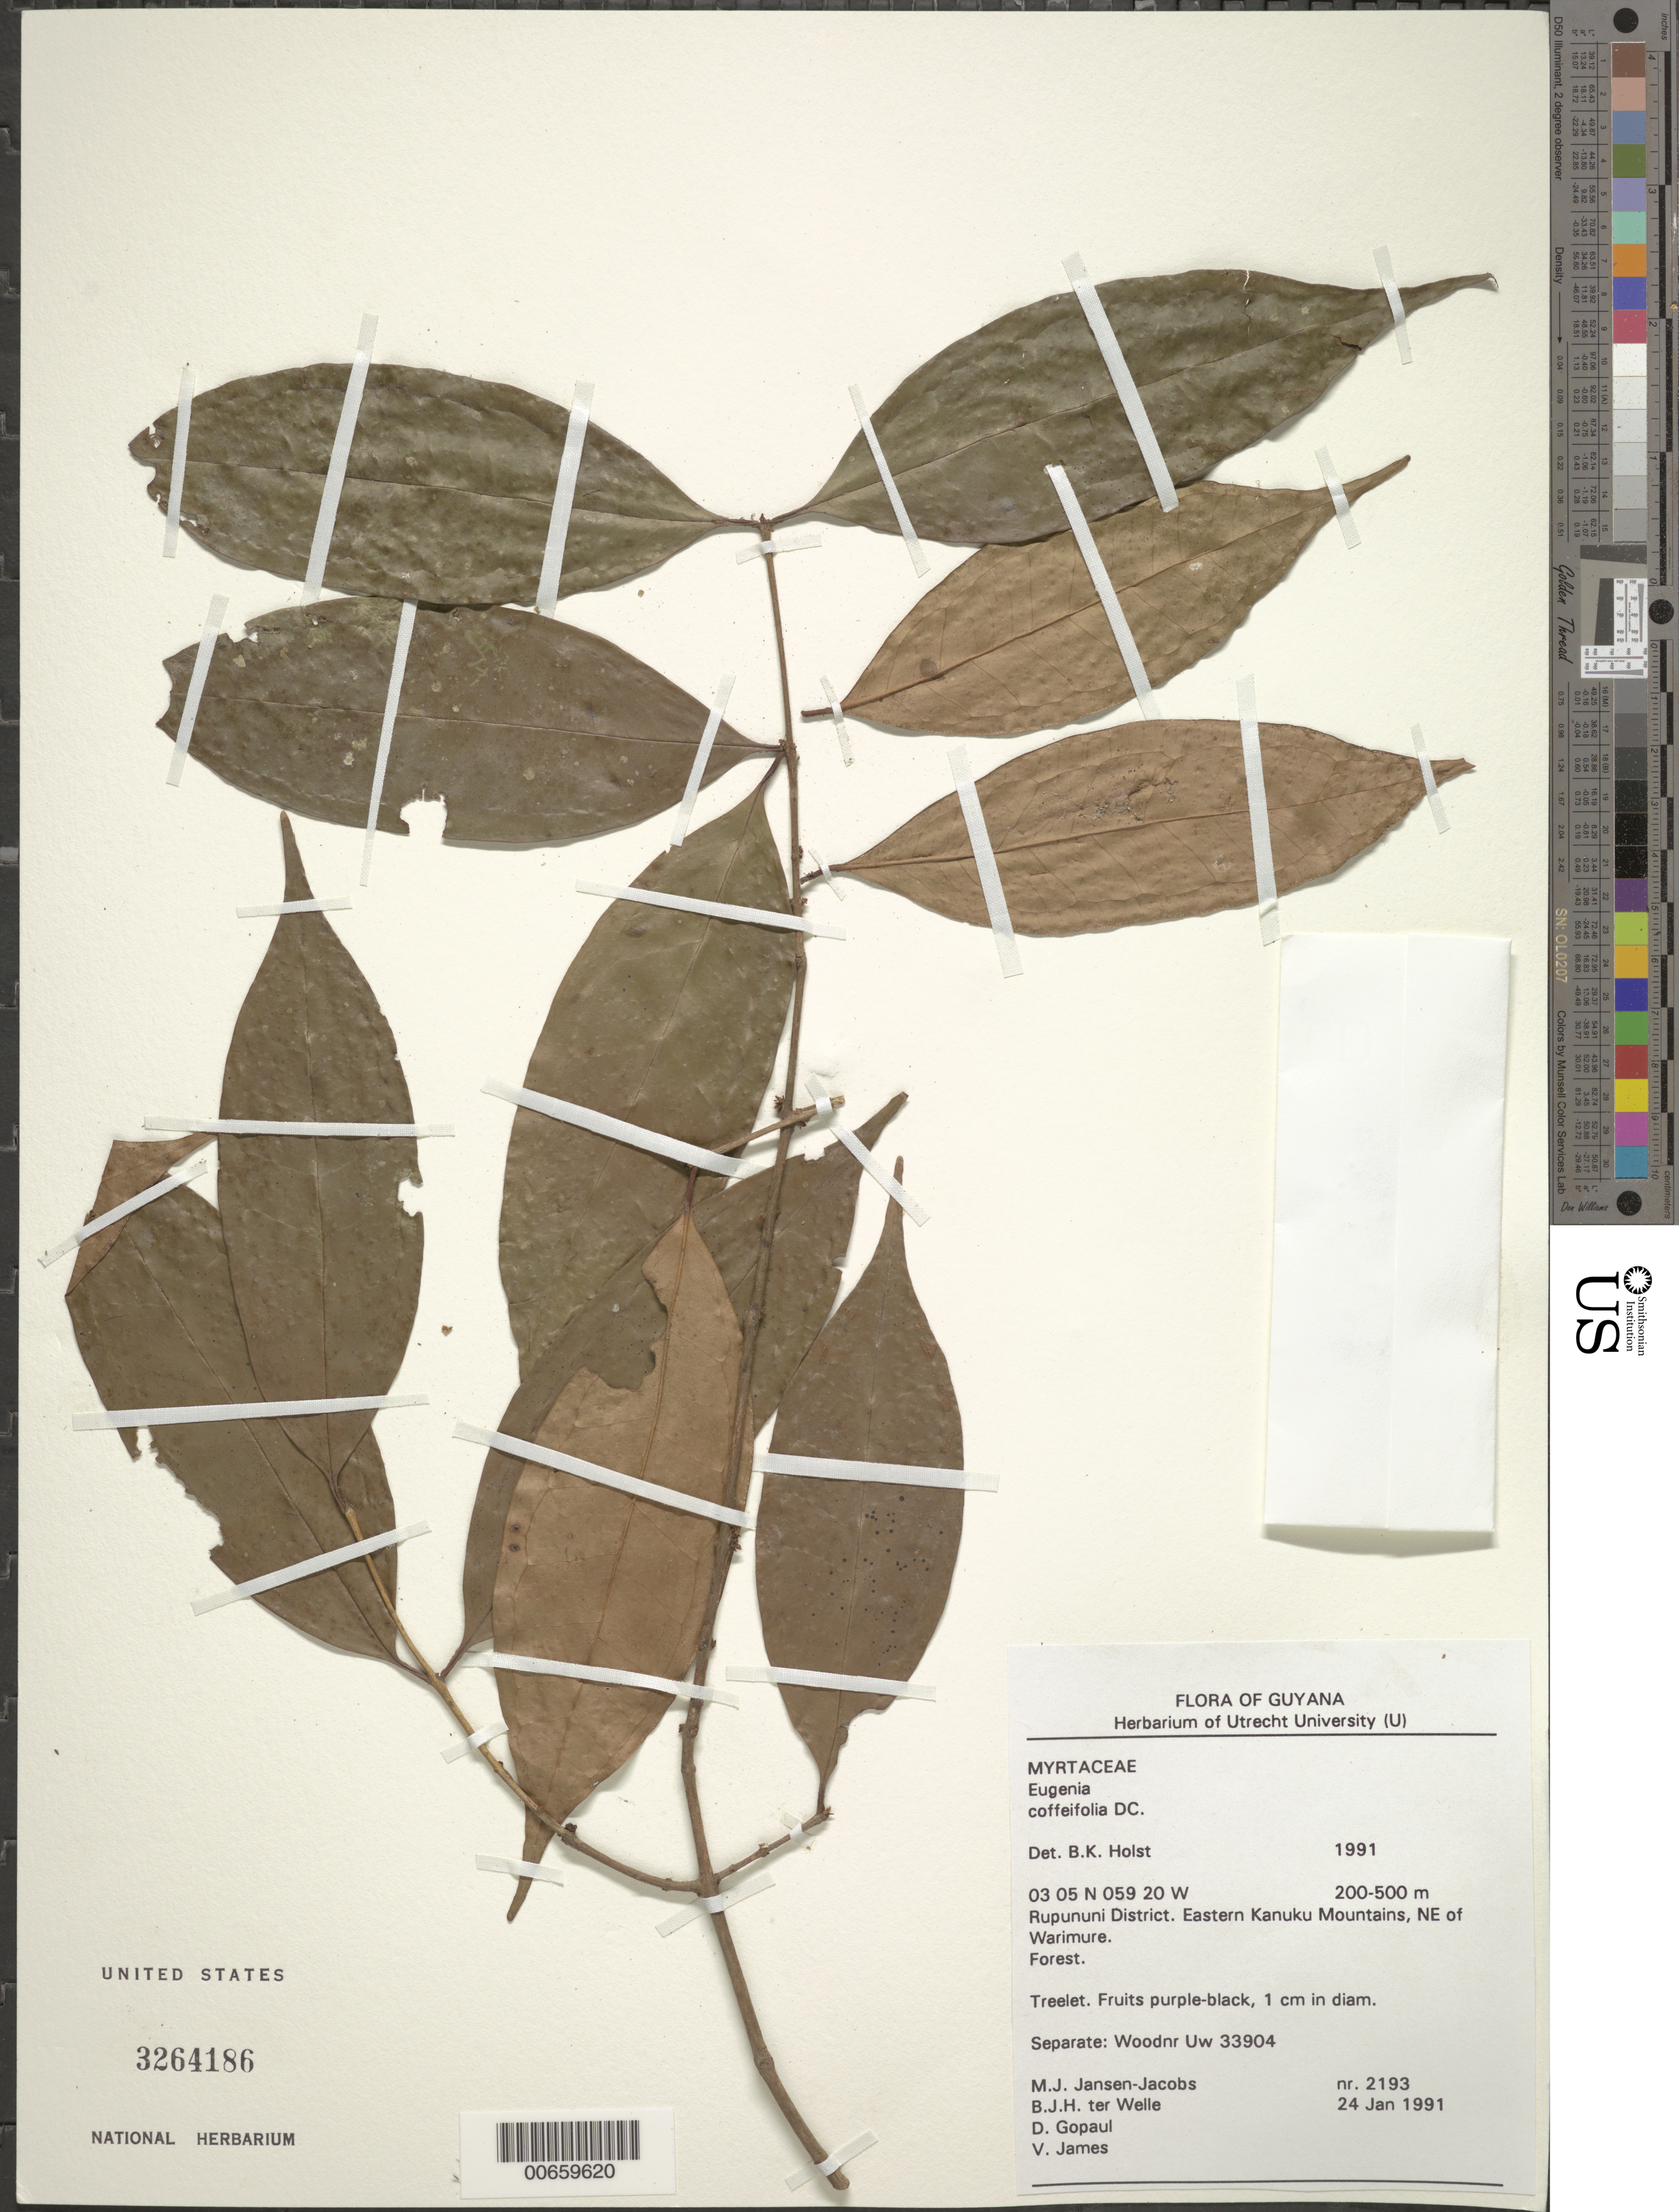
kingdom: Plantae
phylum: Tracheophyta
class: Magnoliopsida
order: Myrtales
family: Myrtaceae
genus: Eugenia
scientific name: Eugenia sinemariensis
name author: Aubl.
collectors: M. J. Jansen-Jacobs, B. Welle, D. Gopaul & V. James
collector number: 2193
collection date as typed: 24-Jan-91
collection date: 1991-01-24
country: Guyana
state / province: U. Takutu-U. Essequibo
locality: Warimure, NE of, eastern Kanuku Mts., Rupununi District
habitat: Forest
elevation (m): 200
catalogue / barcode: US 3264186